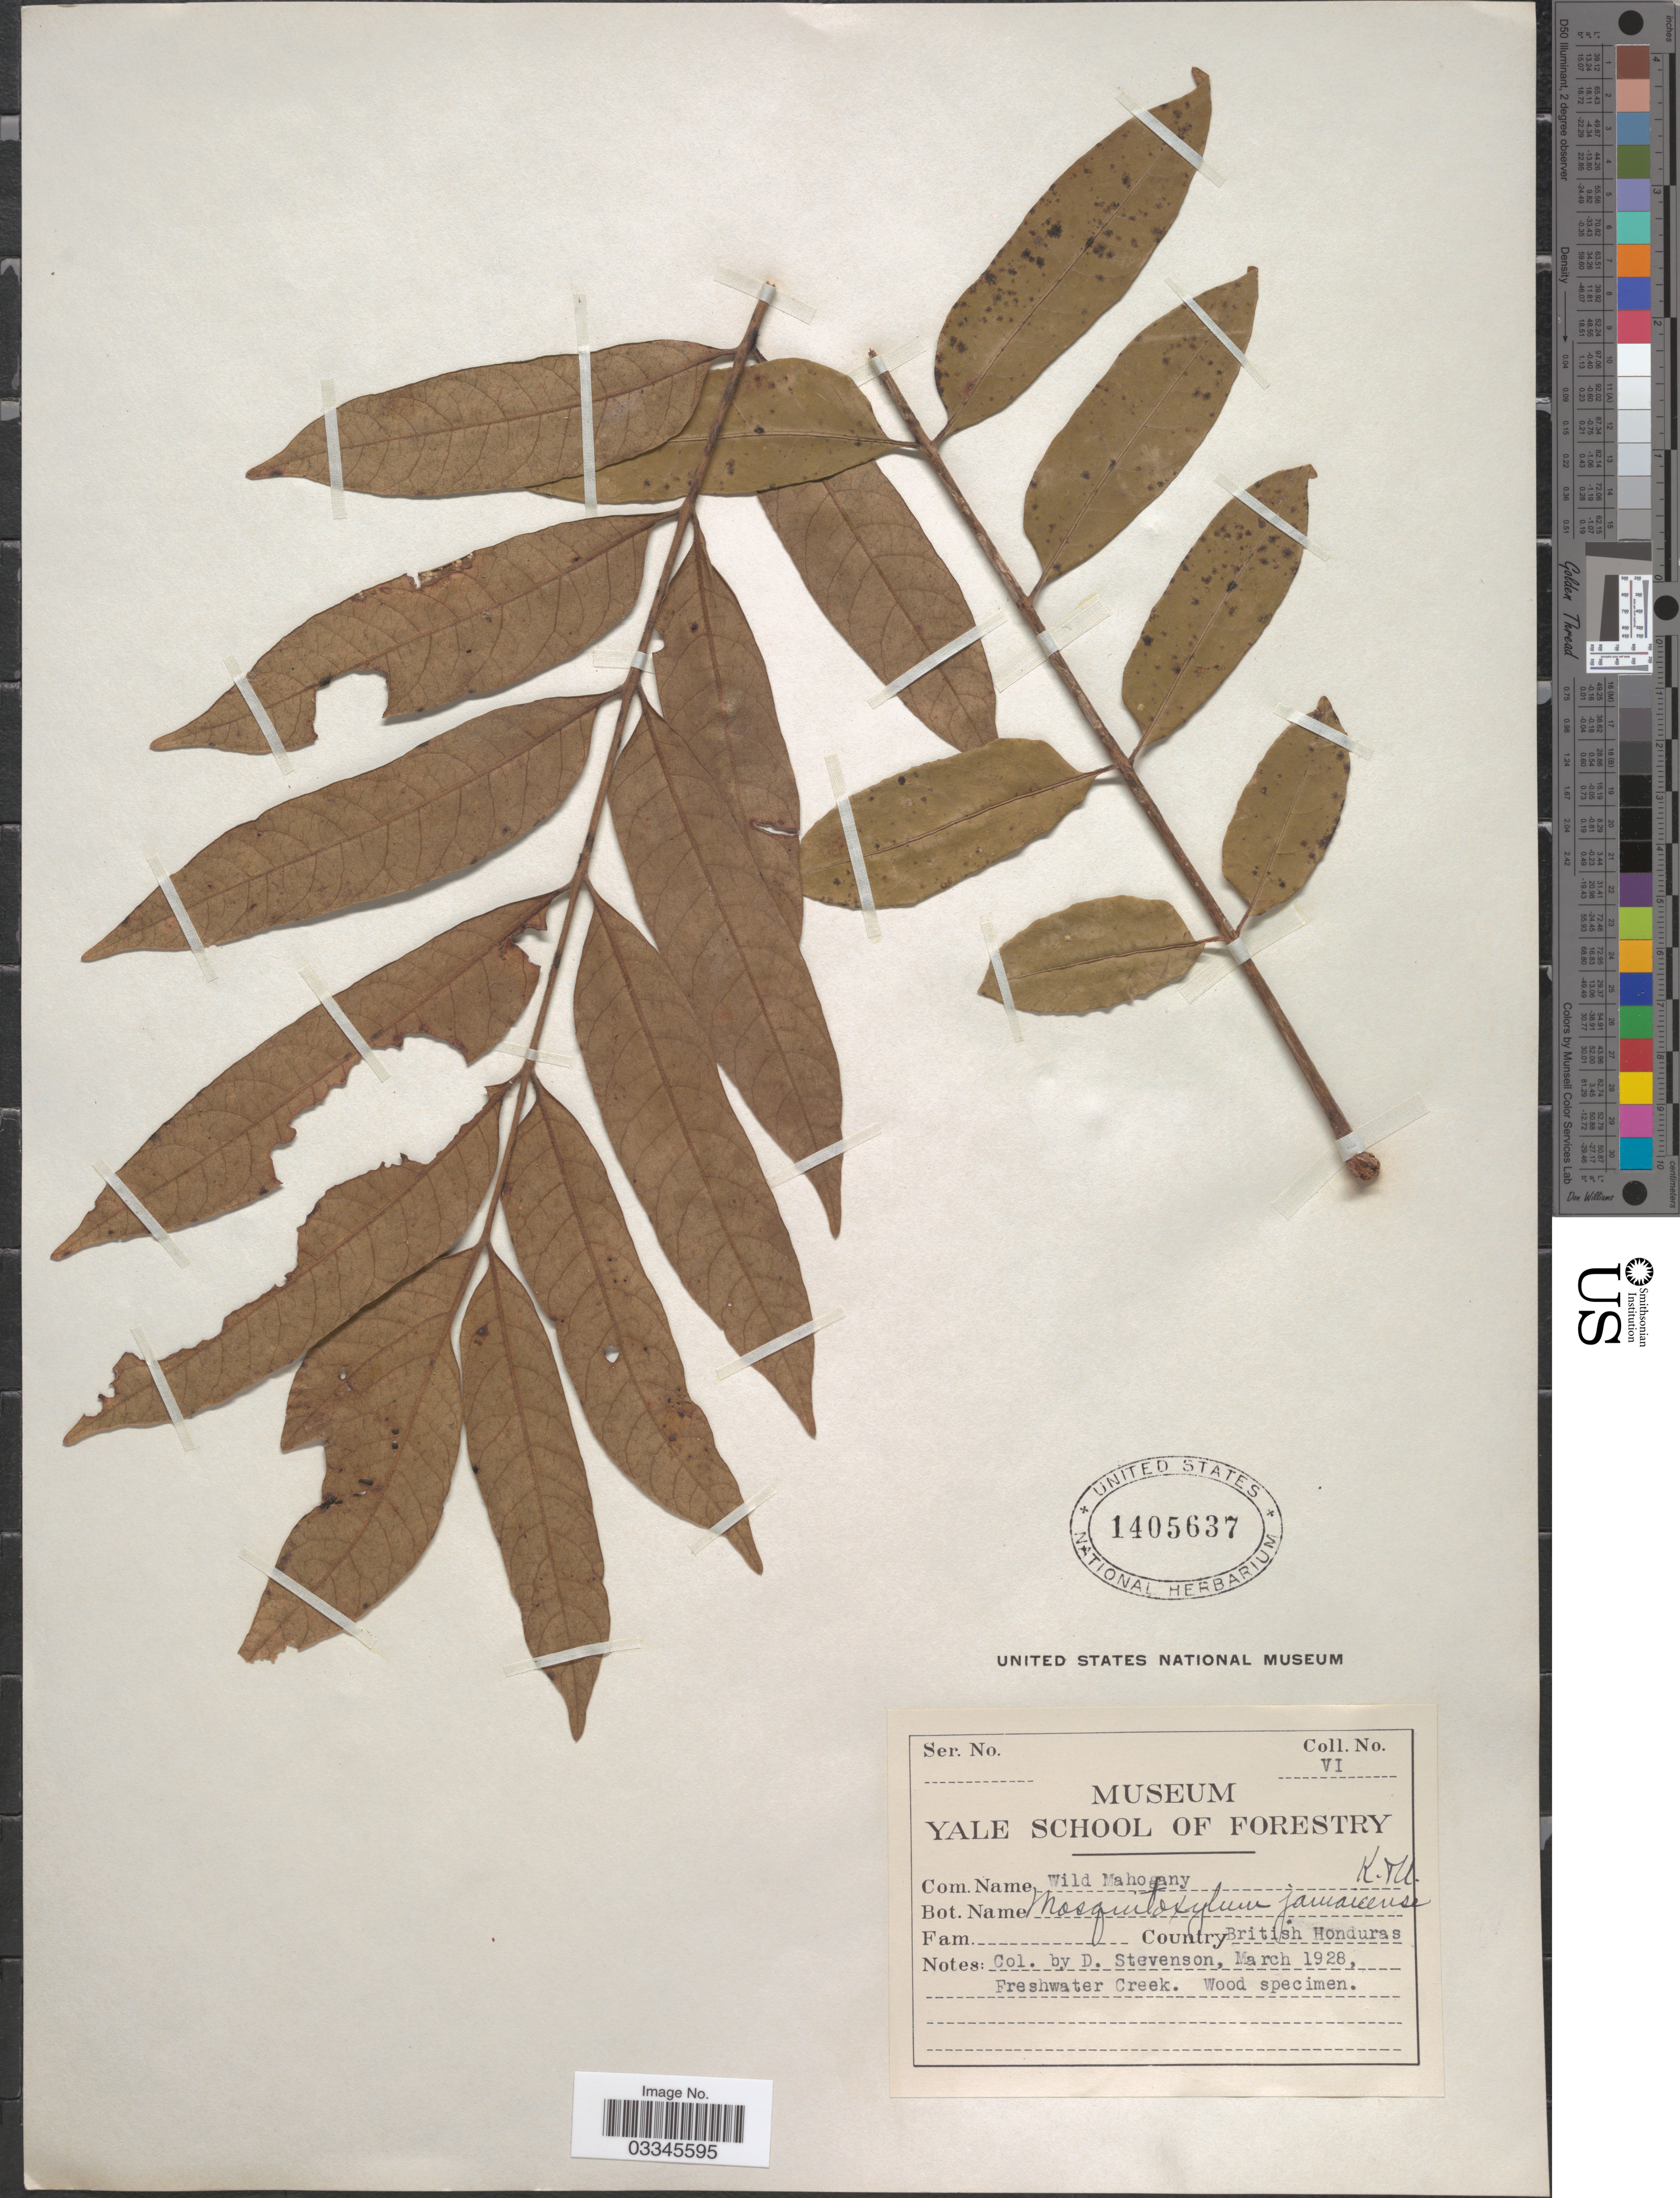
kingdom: Plantae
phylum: Tracheophyta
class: Magnoliopsida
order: Sapindales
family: Anacardiaceae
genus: Mosquitoxylum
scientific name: Mosquitoxylum jamaicense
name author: Krug & Urb.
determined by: Mitchell, J. D.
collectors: D. Stevenson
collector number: VI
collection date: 1928-03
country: Belize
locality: British Honduras. Freshwater Creek.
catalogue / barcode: US 1405637